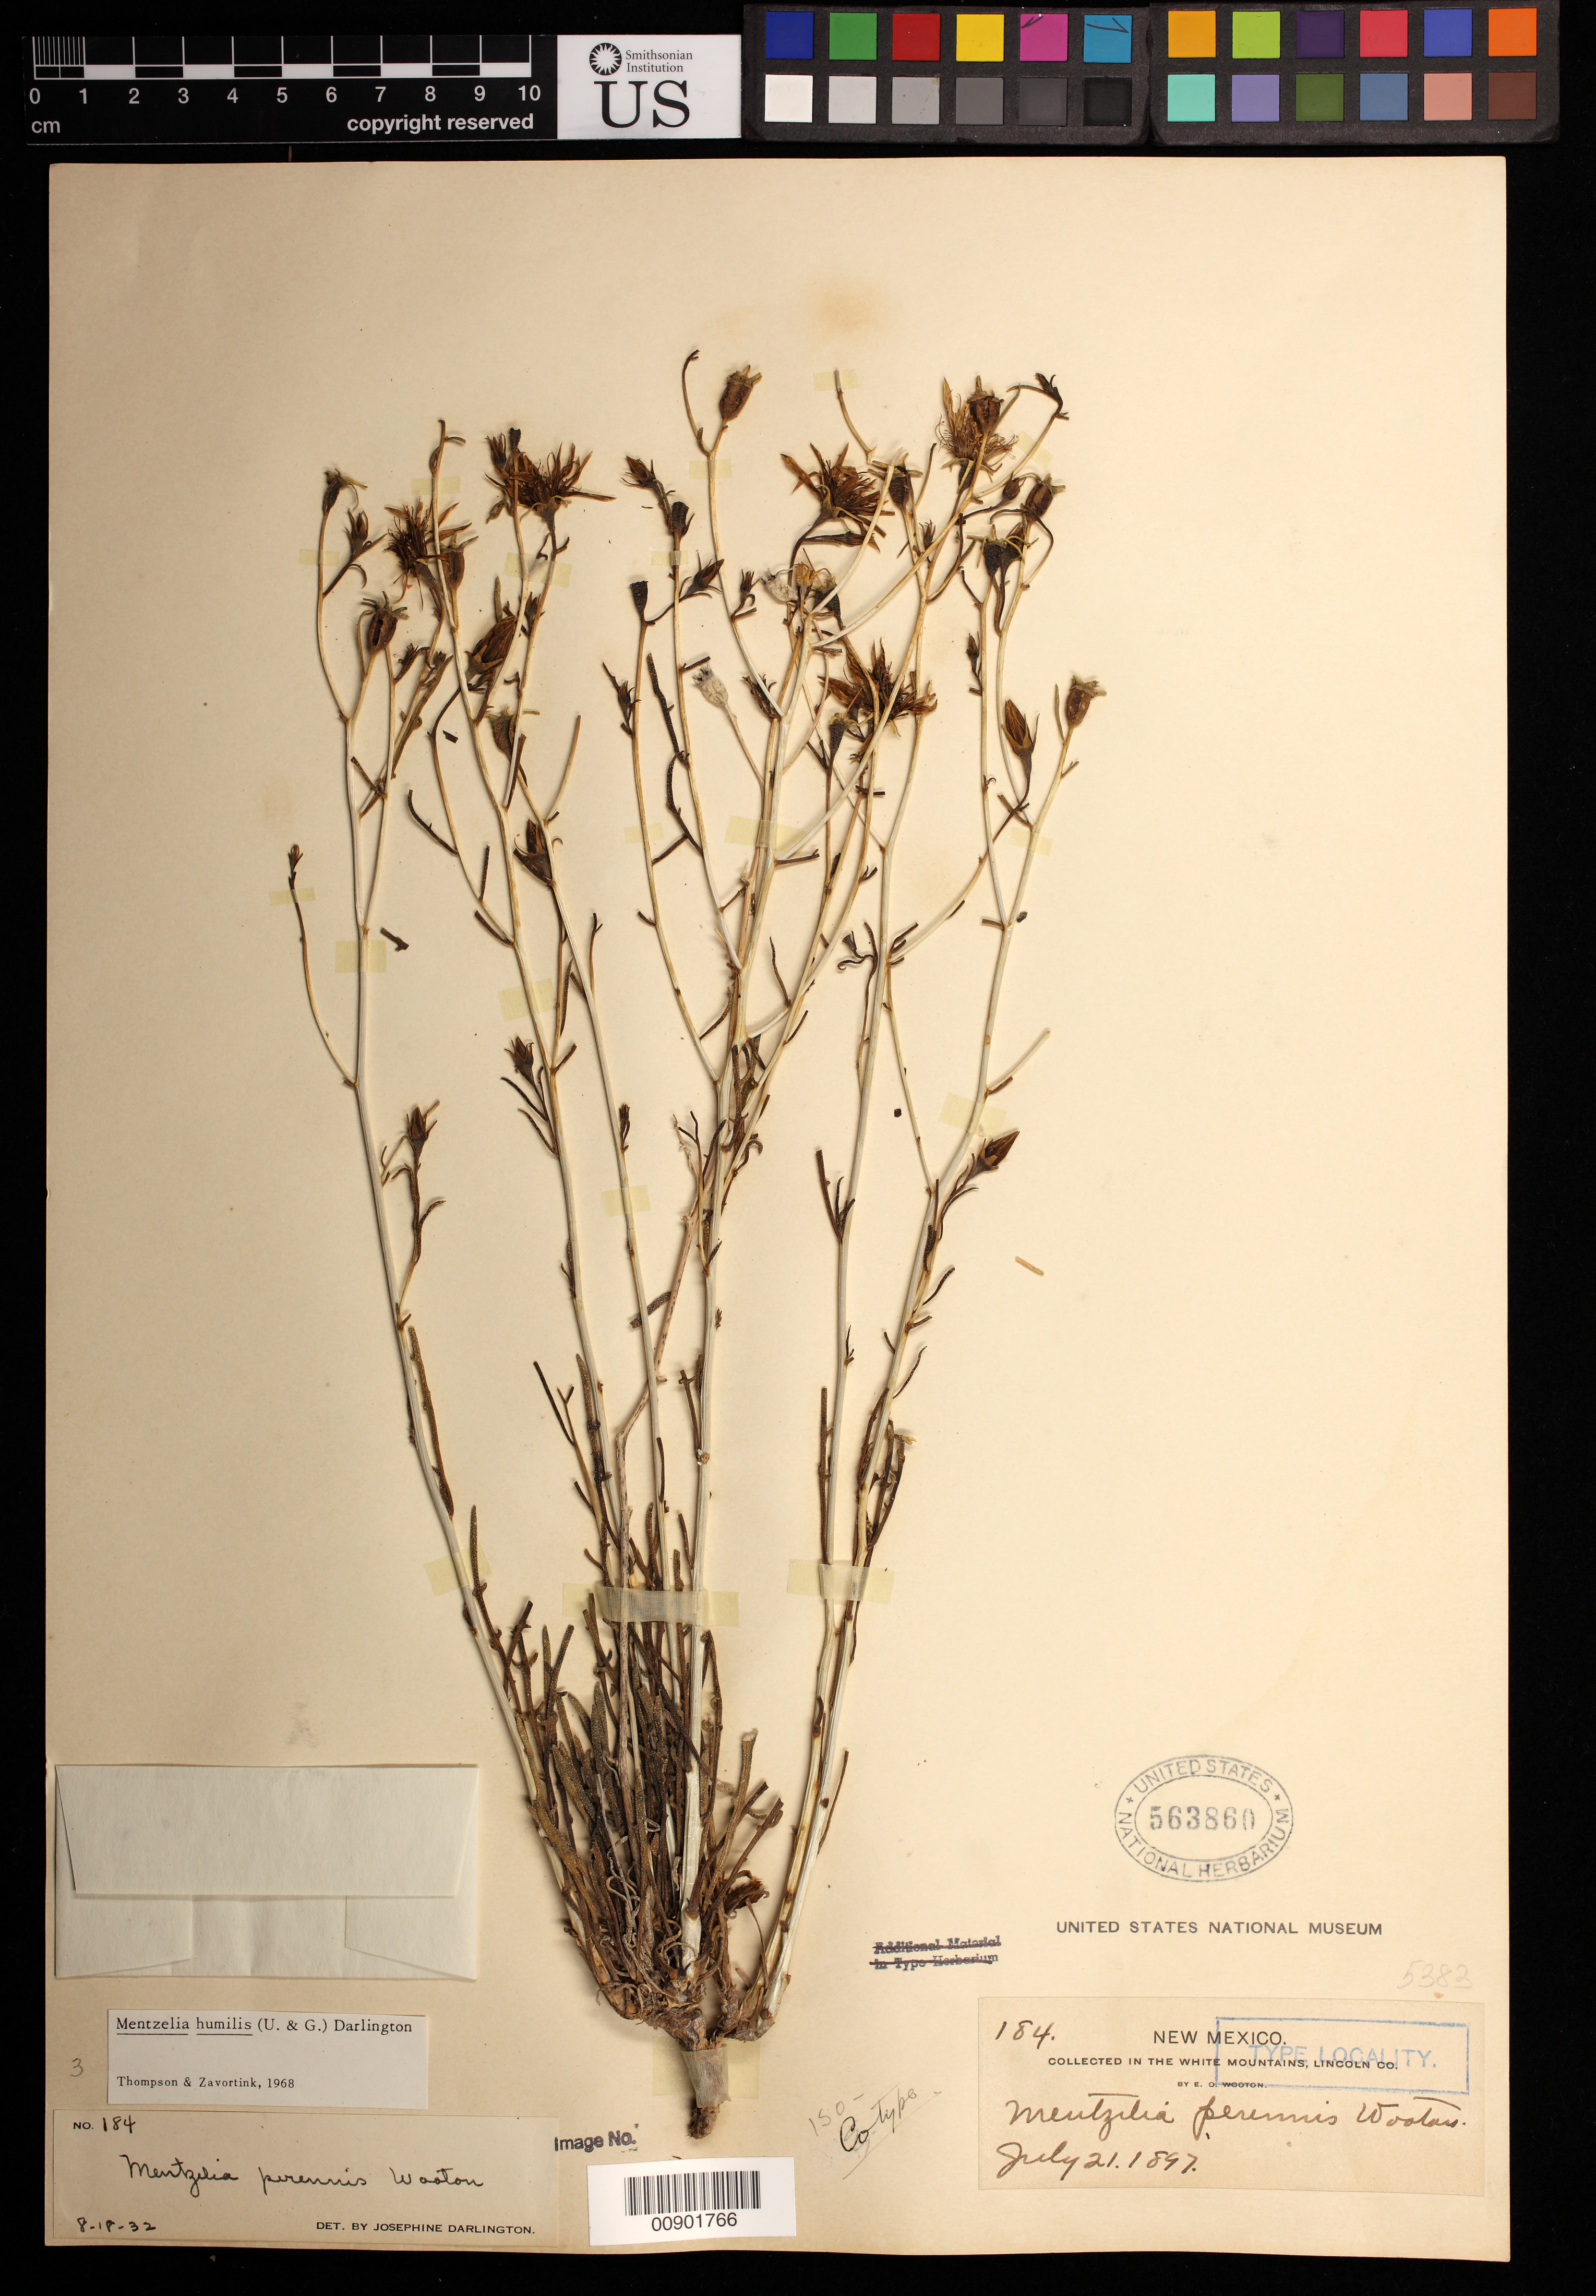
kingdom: Plantae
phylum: Tracheophyta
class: Magnoliopsida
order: Cornales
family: Loasaceae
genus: Mentzelia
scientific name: Mentzelia perennis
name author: Wooton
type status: Type Collection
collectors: E. O. Wooton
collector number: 184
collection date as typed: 21 Jul 1897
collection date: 1897-07-21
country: United States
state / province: New Mexico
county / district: Lincoln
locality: White Mountains, Lincoln Co. [protologue: "Round Mountain, half way from Tularosa to the Mescalero Agency in the White mountains. July 21. Altitude 5400 feet. No. 184."]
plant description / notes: Darlington (1934 Ann. Missouri Bot. Gard. 21:154) cites "type" at US but did not annotate any of several US sheets of this collection as such; unclear whether any US sheet can be considered the holotype (or lectotype).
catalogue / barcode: US 563860